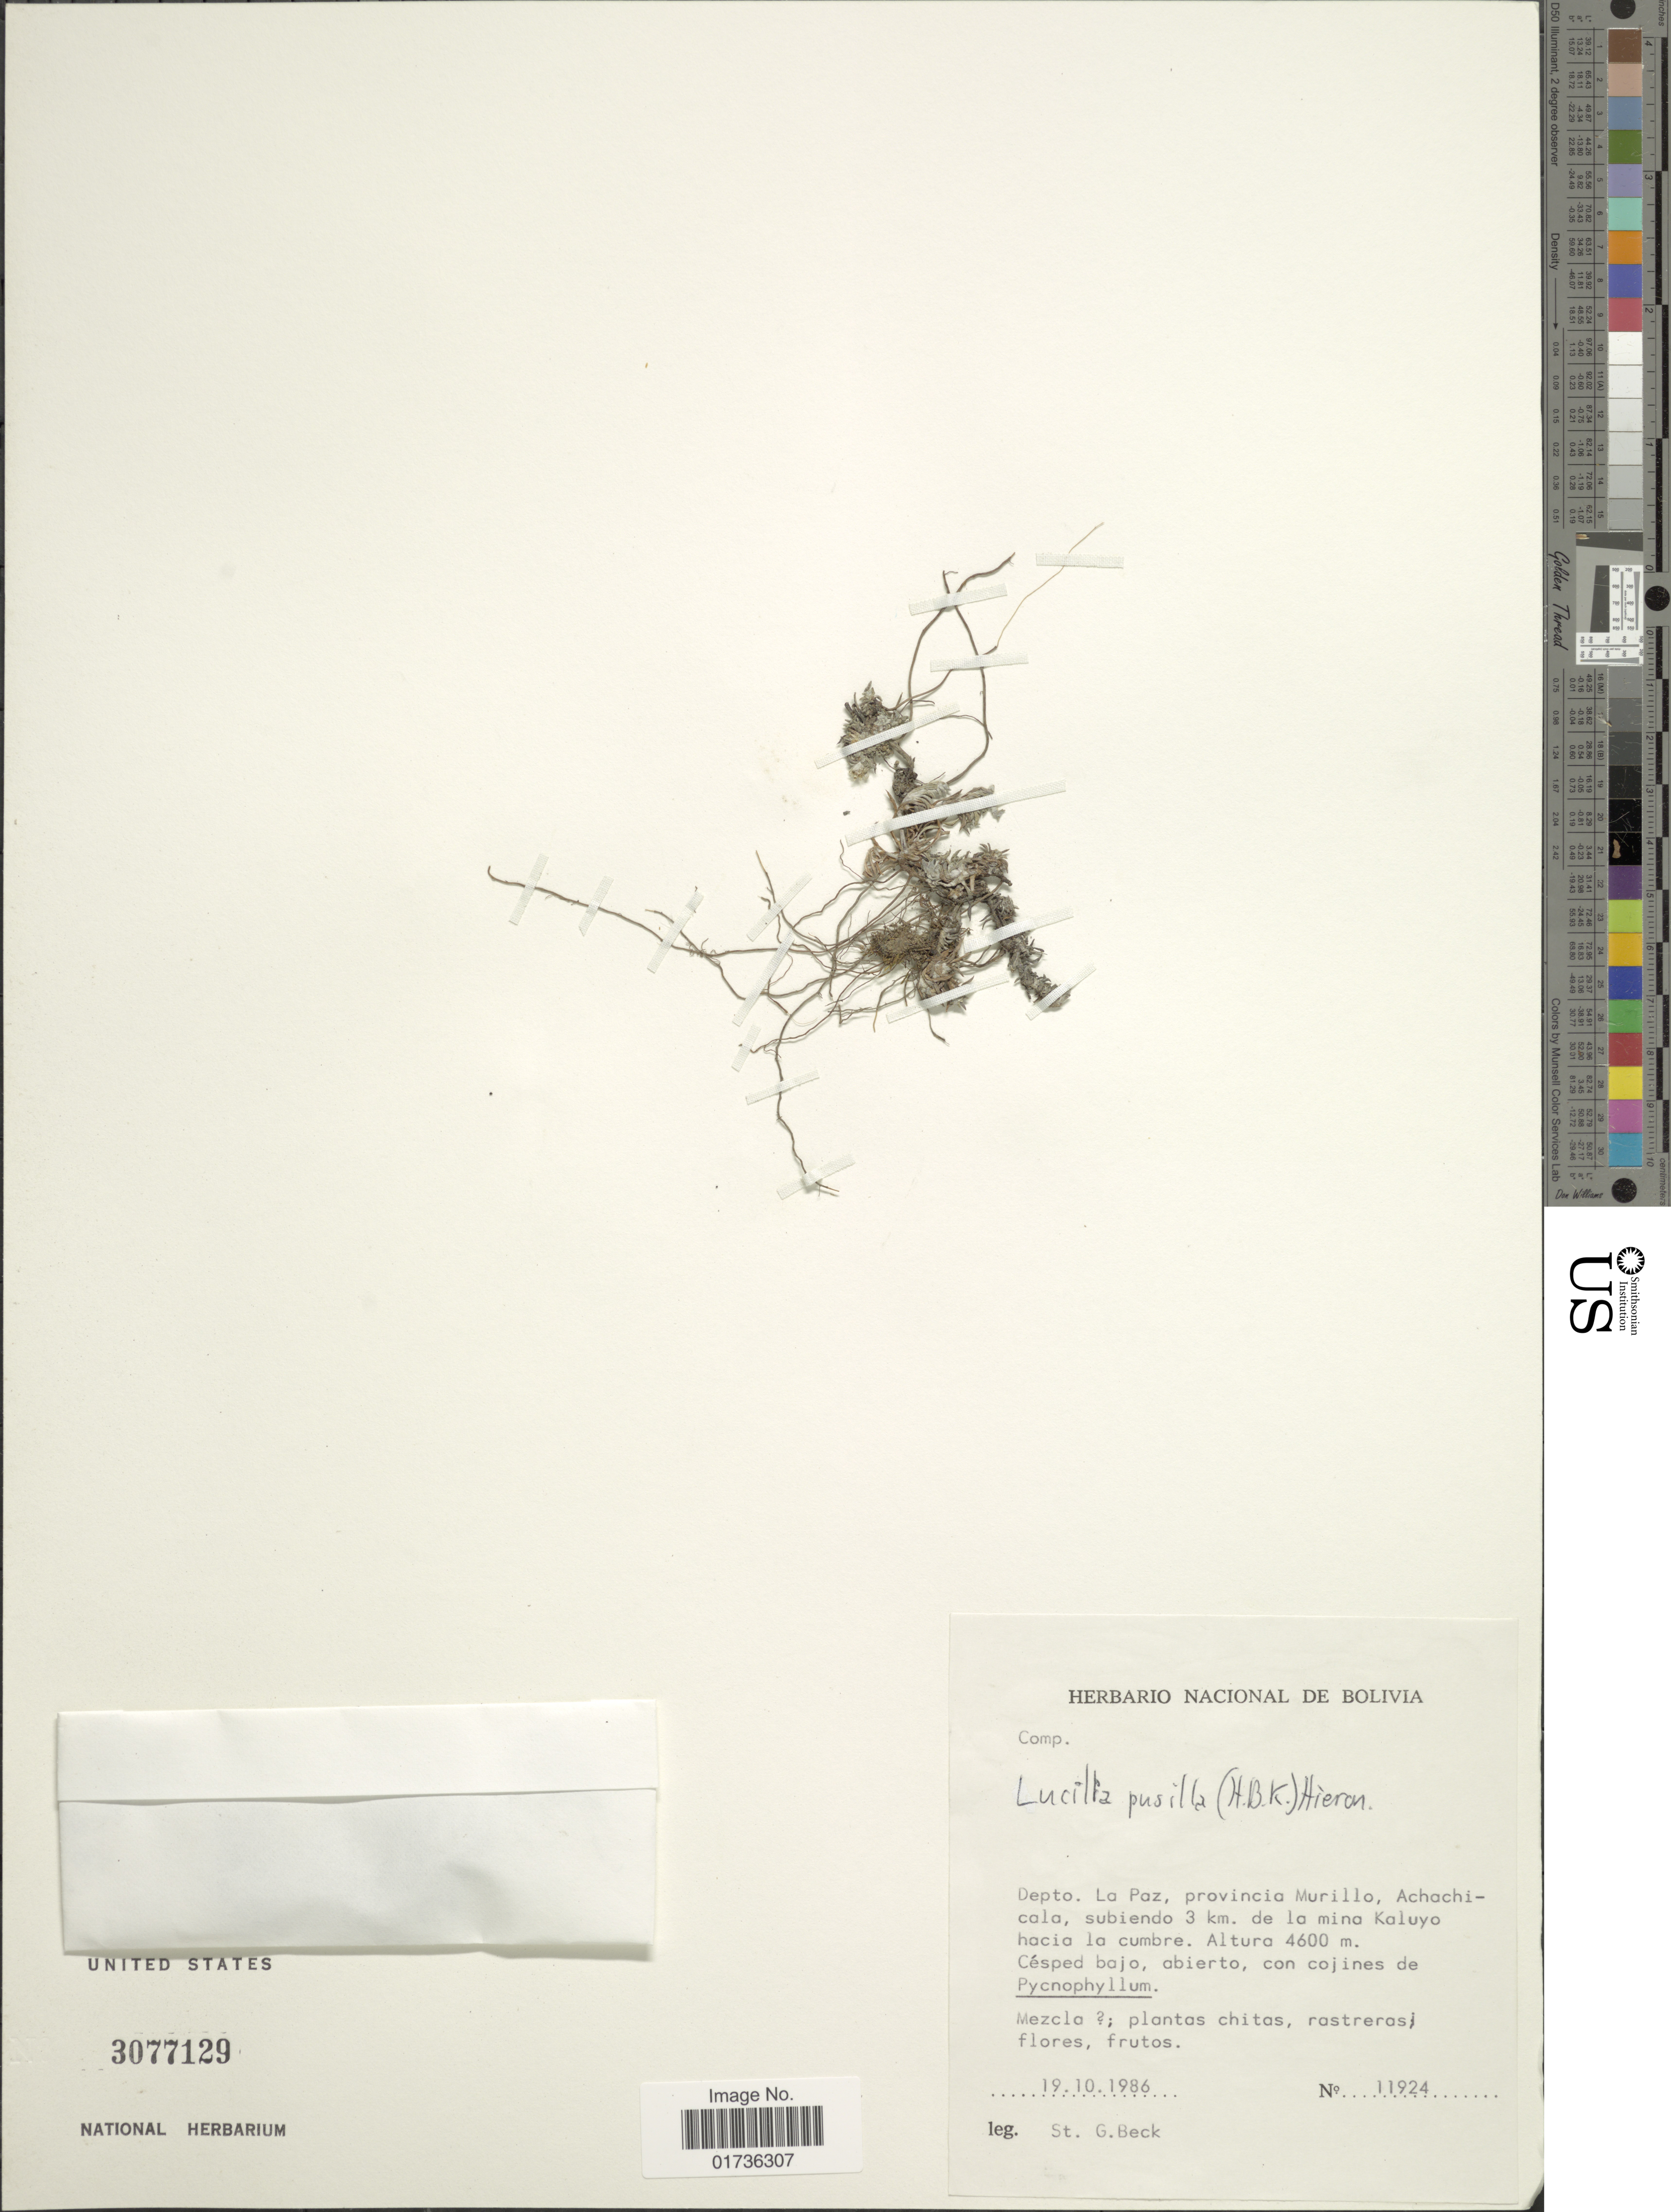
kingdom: Plantae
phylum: Tracheophyta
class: Magnoliopsida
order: Asterales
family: Asteraceae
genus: Lucilia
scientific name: Lucilia kunthiana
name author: (DC.) Zardini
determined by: Dillon, M. O.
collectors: S. G. Beck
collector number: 11924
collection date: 1986-10-19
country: Bolivia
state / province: La Paz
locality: Depto La Paz, provincia Murillo, Achachicala, subiendo 3 km de la mina Kaluyo hacia la cubre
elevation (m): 4600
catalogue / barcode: US 3077129